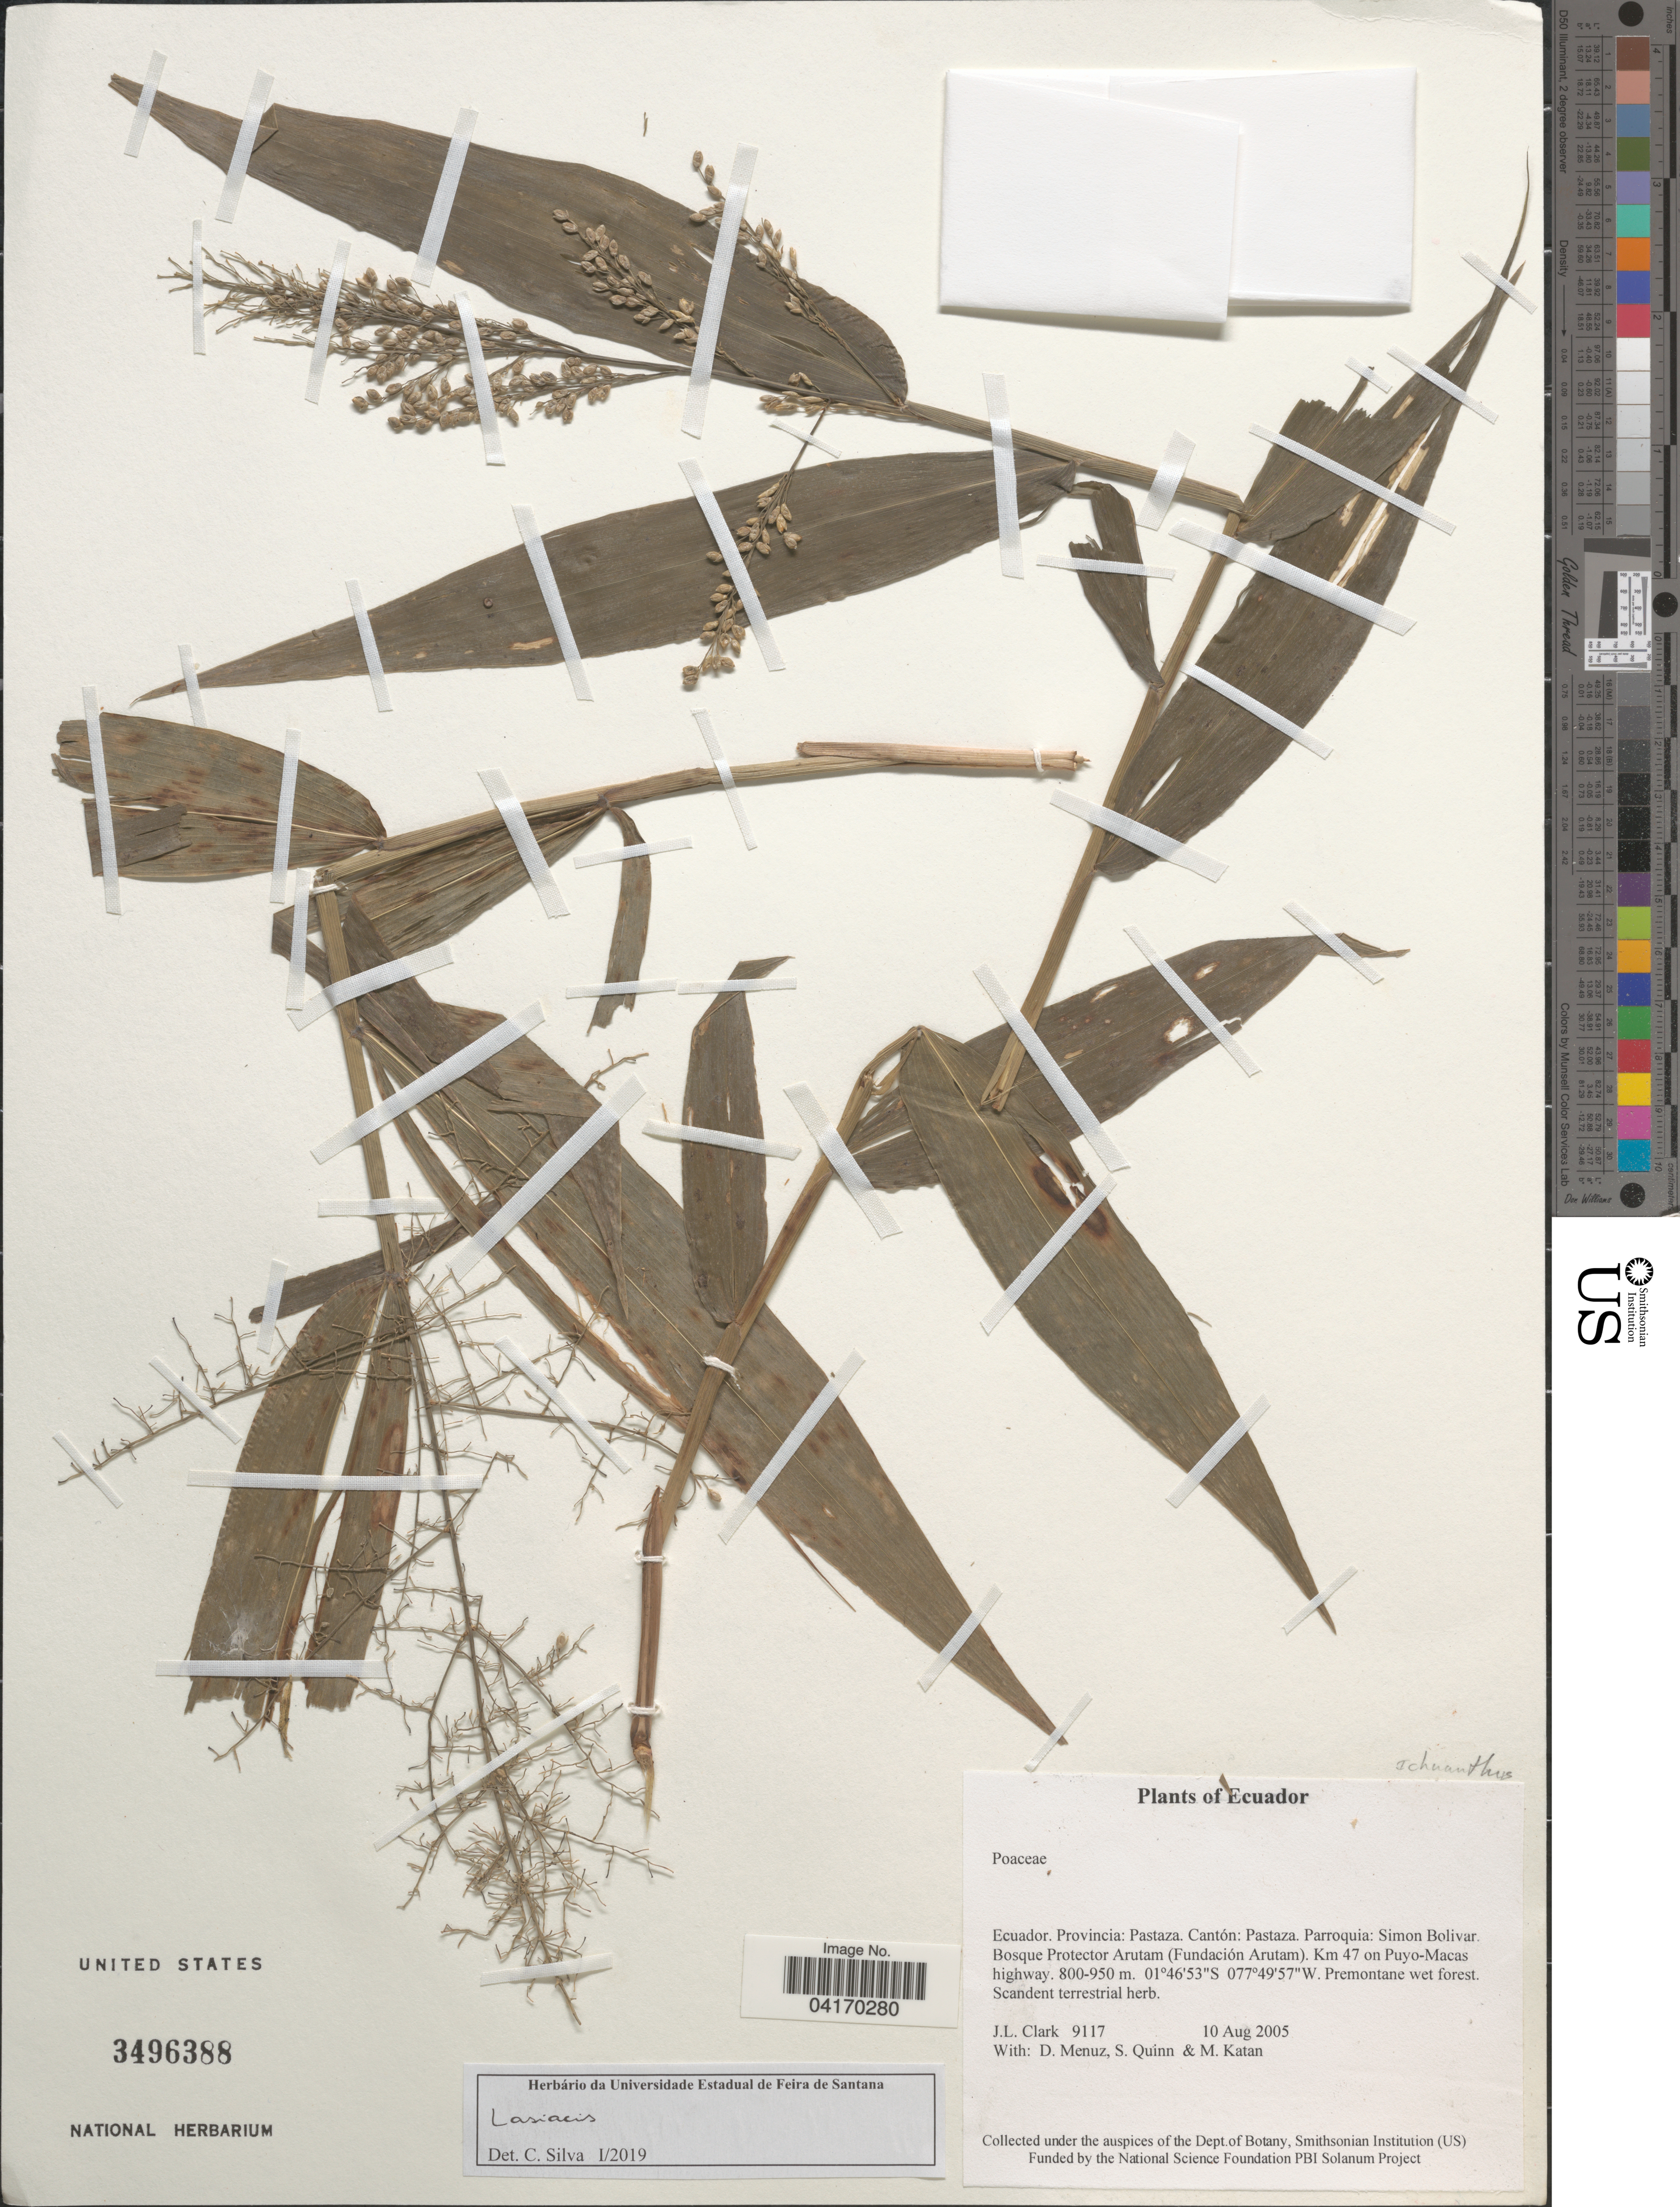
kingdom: Plantae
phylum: Tracheophyta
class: Liliopsida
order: Poales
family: Poaceae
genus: Lasiacis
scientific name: Lasiacis sp.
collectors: J. L. Clark, D. Menuz, S. Quinn & M. Katan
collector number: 9117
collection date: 2005-08-10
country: Ecuador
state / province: Pastaza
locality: Cantón: Pastaza. Parroquia: Simon Bolivar. Bosque Protector Arutam (Fundación Arutam). Km 47 on Puyo-Macas highway.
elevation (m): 800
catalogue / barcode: US 3496388